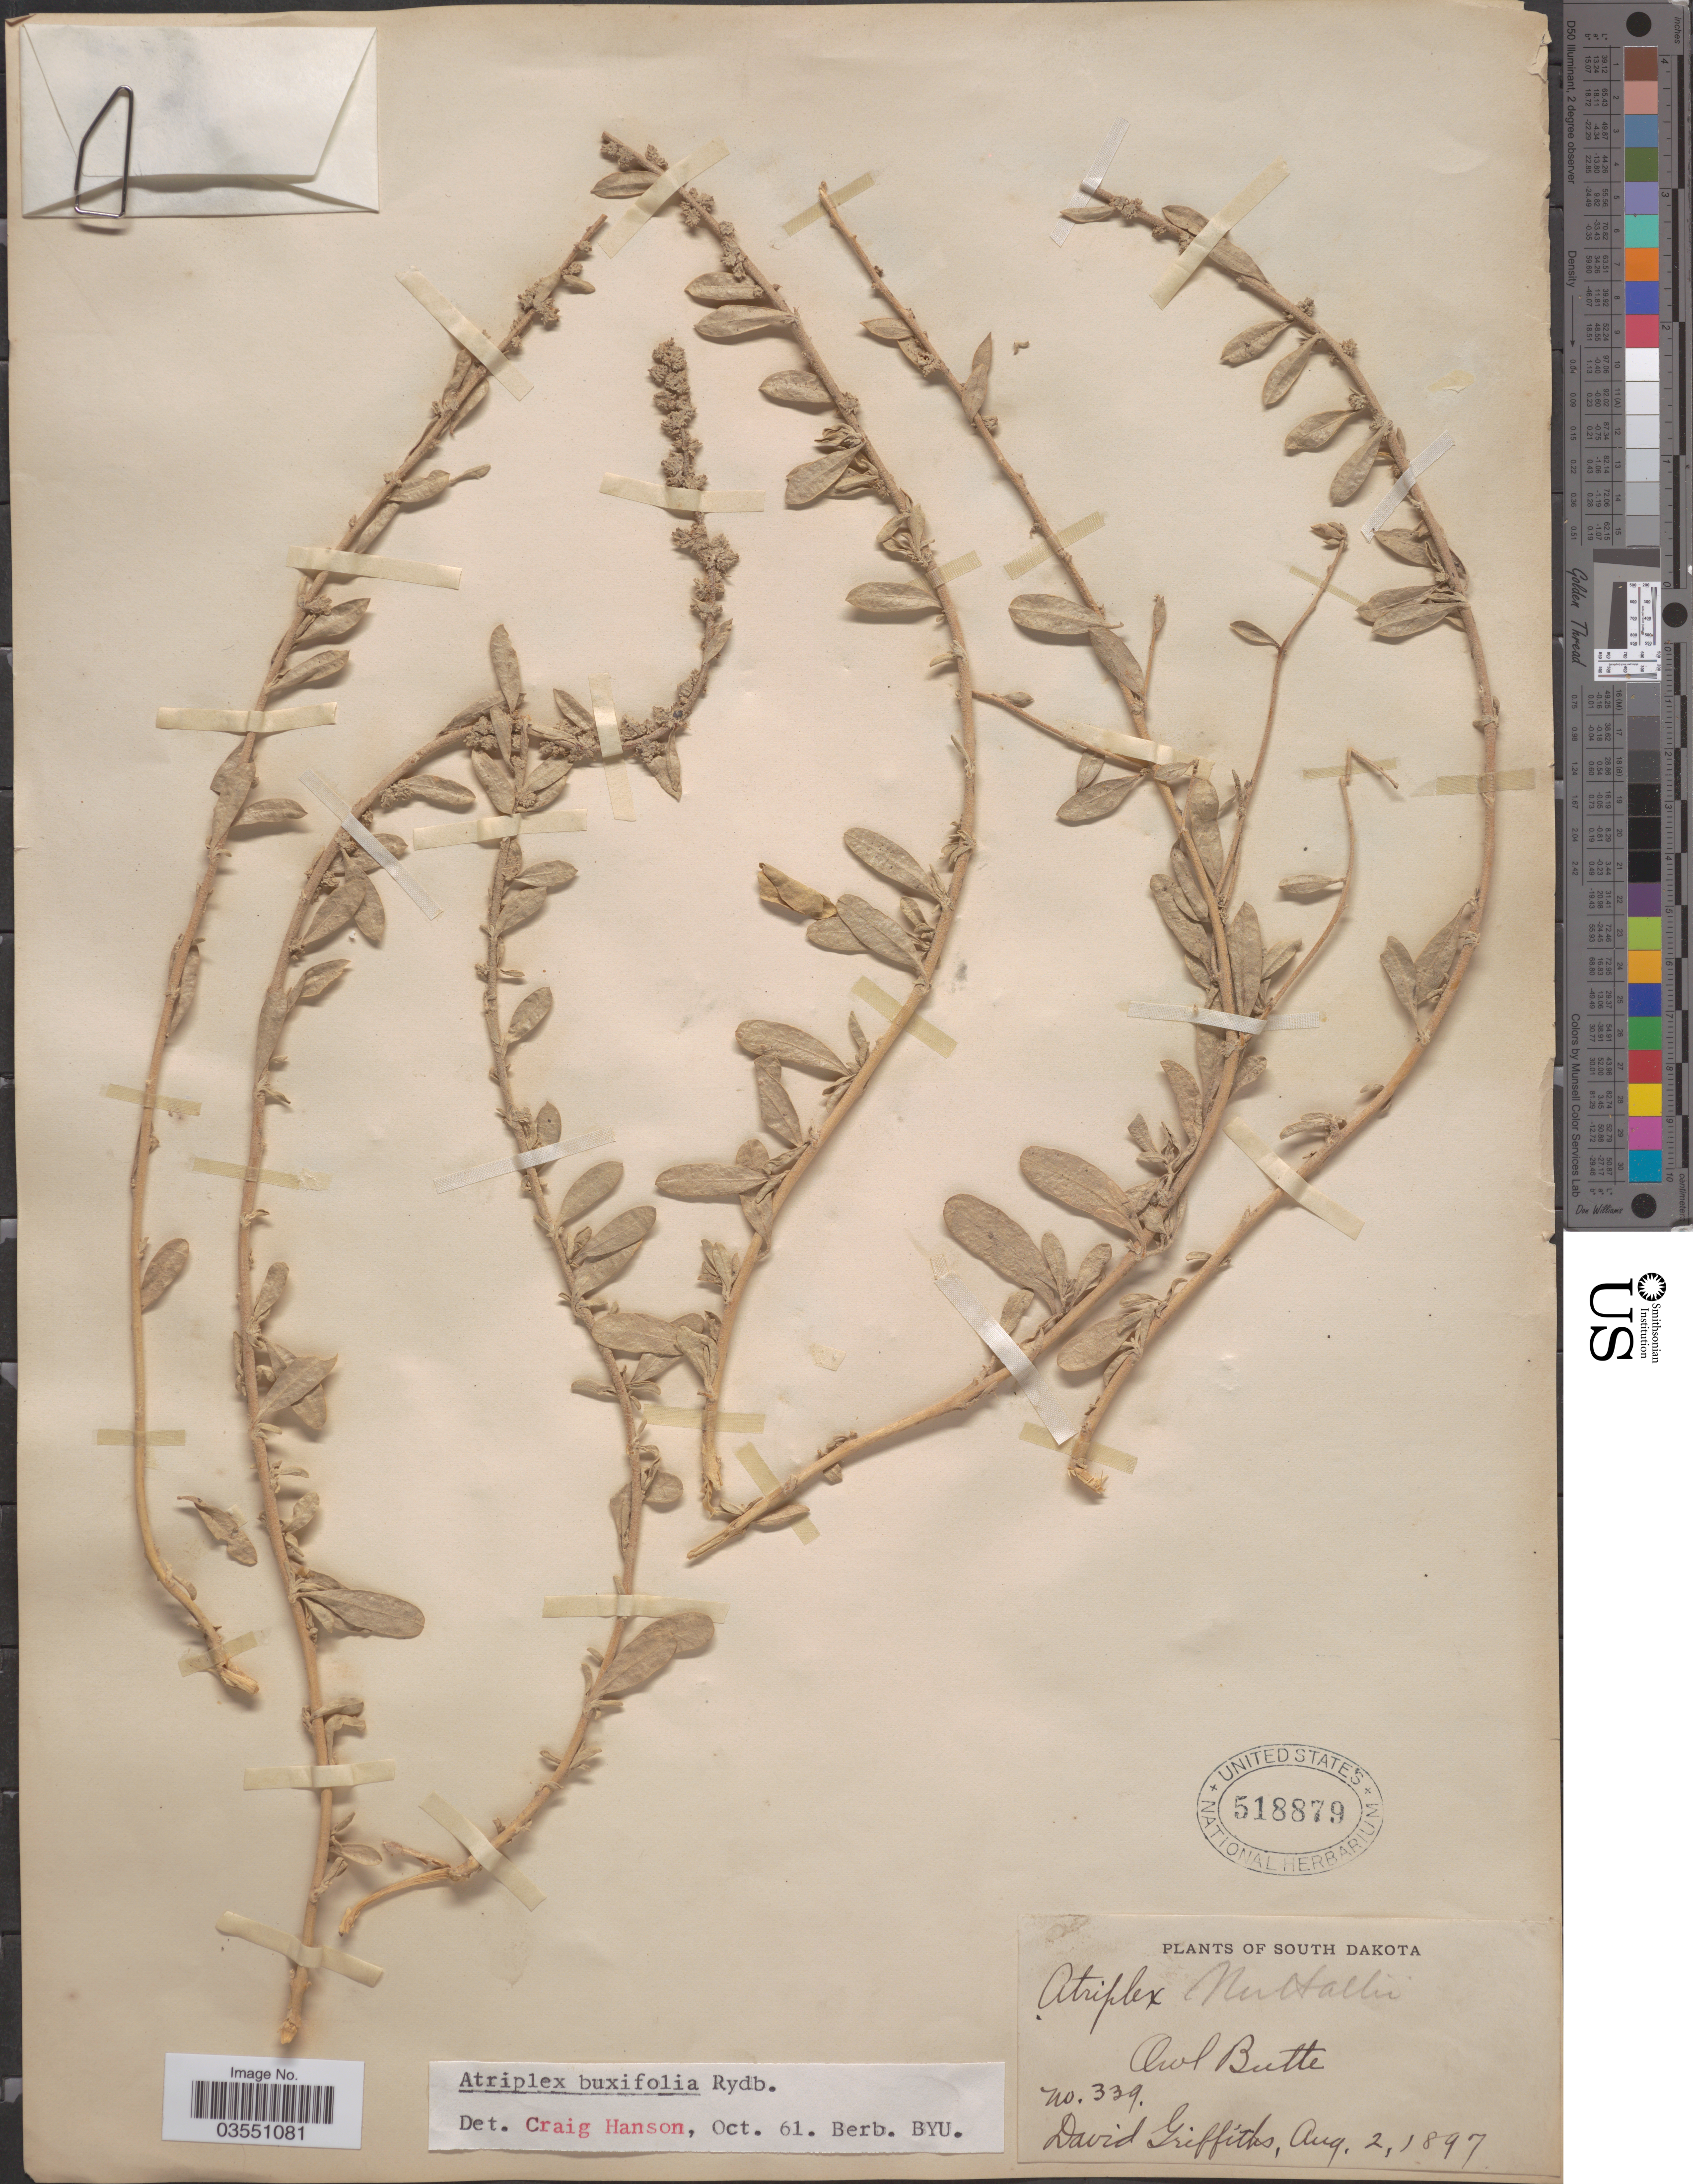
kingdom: Plantae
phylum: Tracheophyta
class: Magnoliopsida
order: Caryophyllales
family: Amaranthaceae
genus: Atriplex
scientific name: Atriplex buxifolia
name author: Rydb.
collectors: D. Griffiths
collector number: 339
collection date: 1897-08-02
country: United States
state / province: South Dakota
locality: Owl Butte.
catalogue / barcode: US 518879